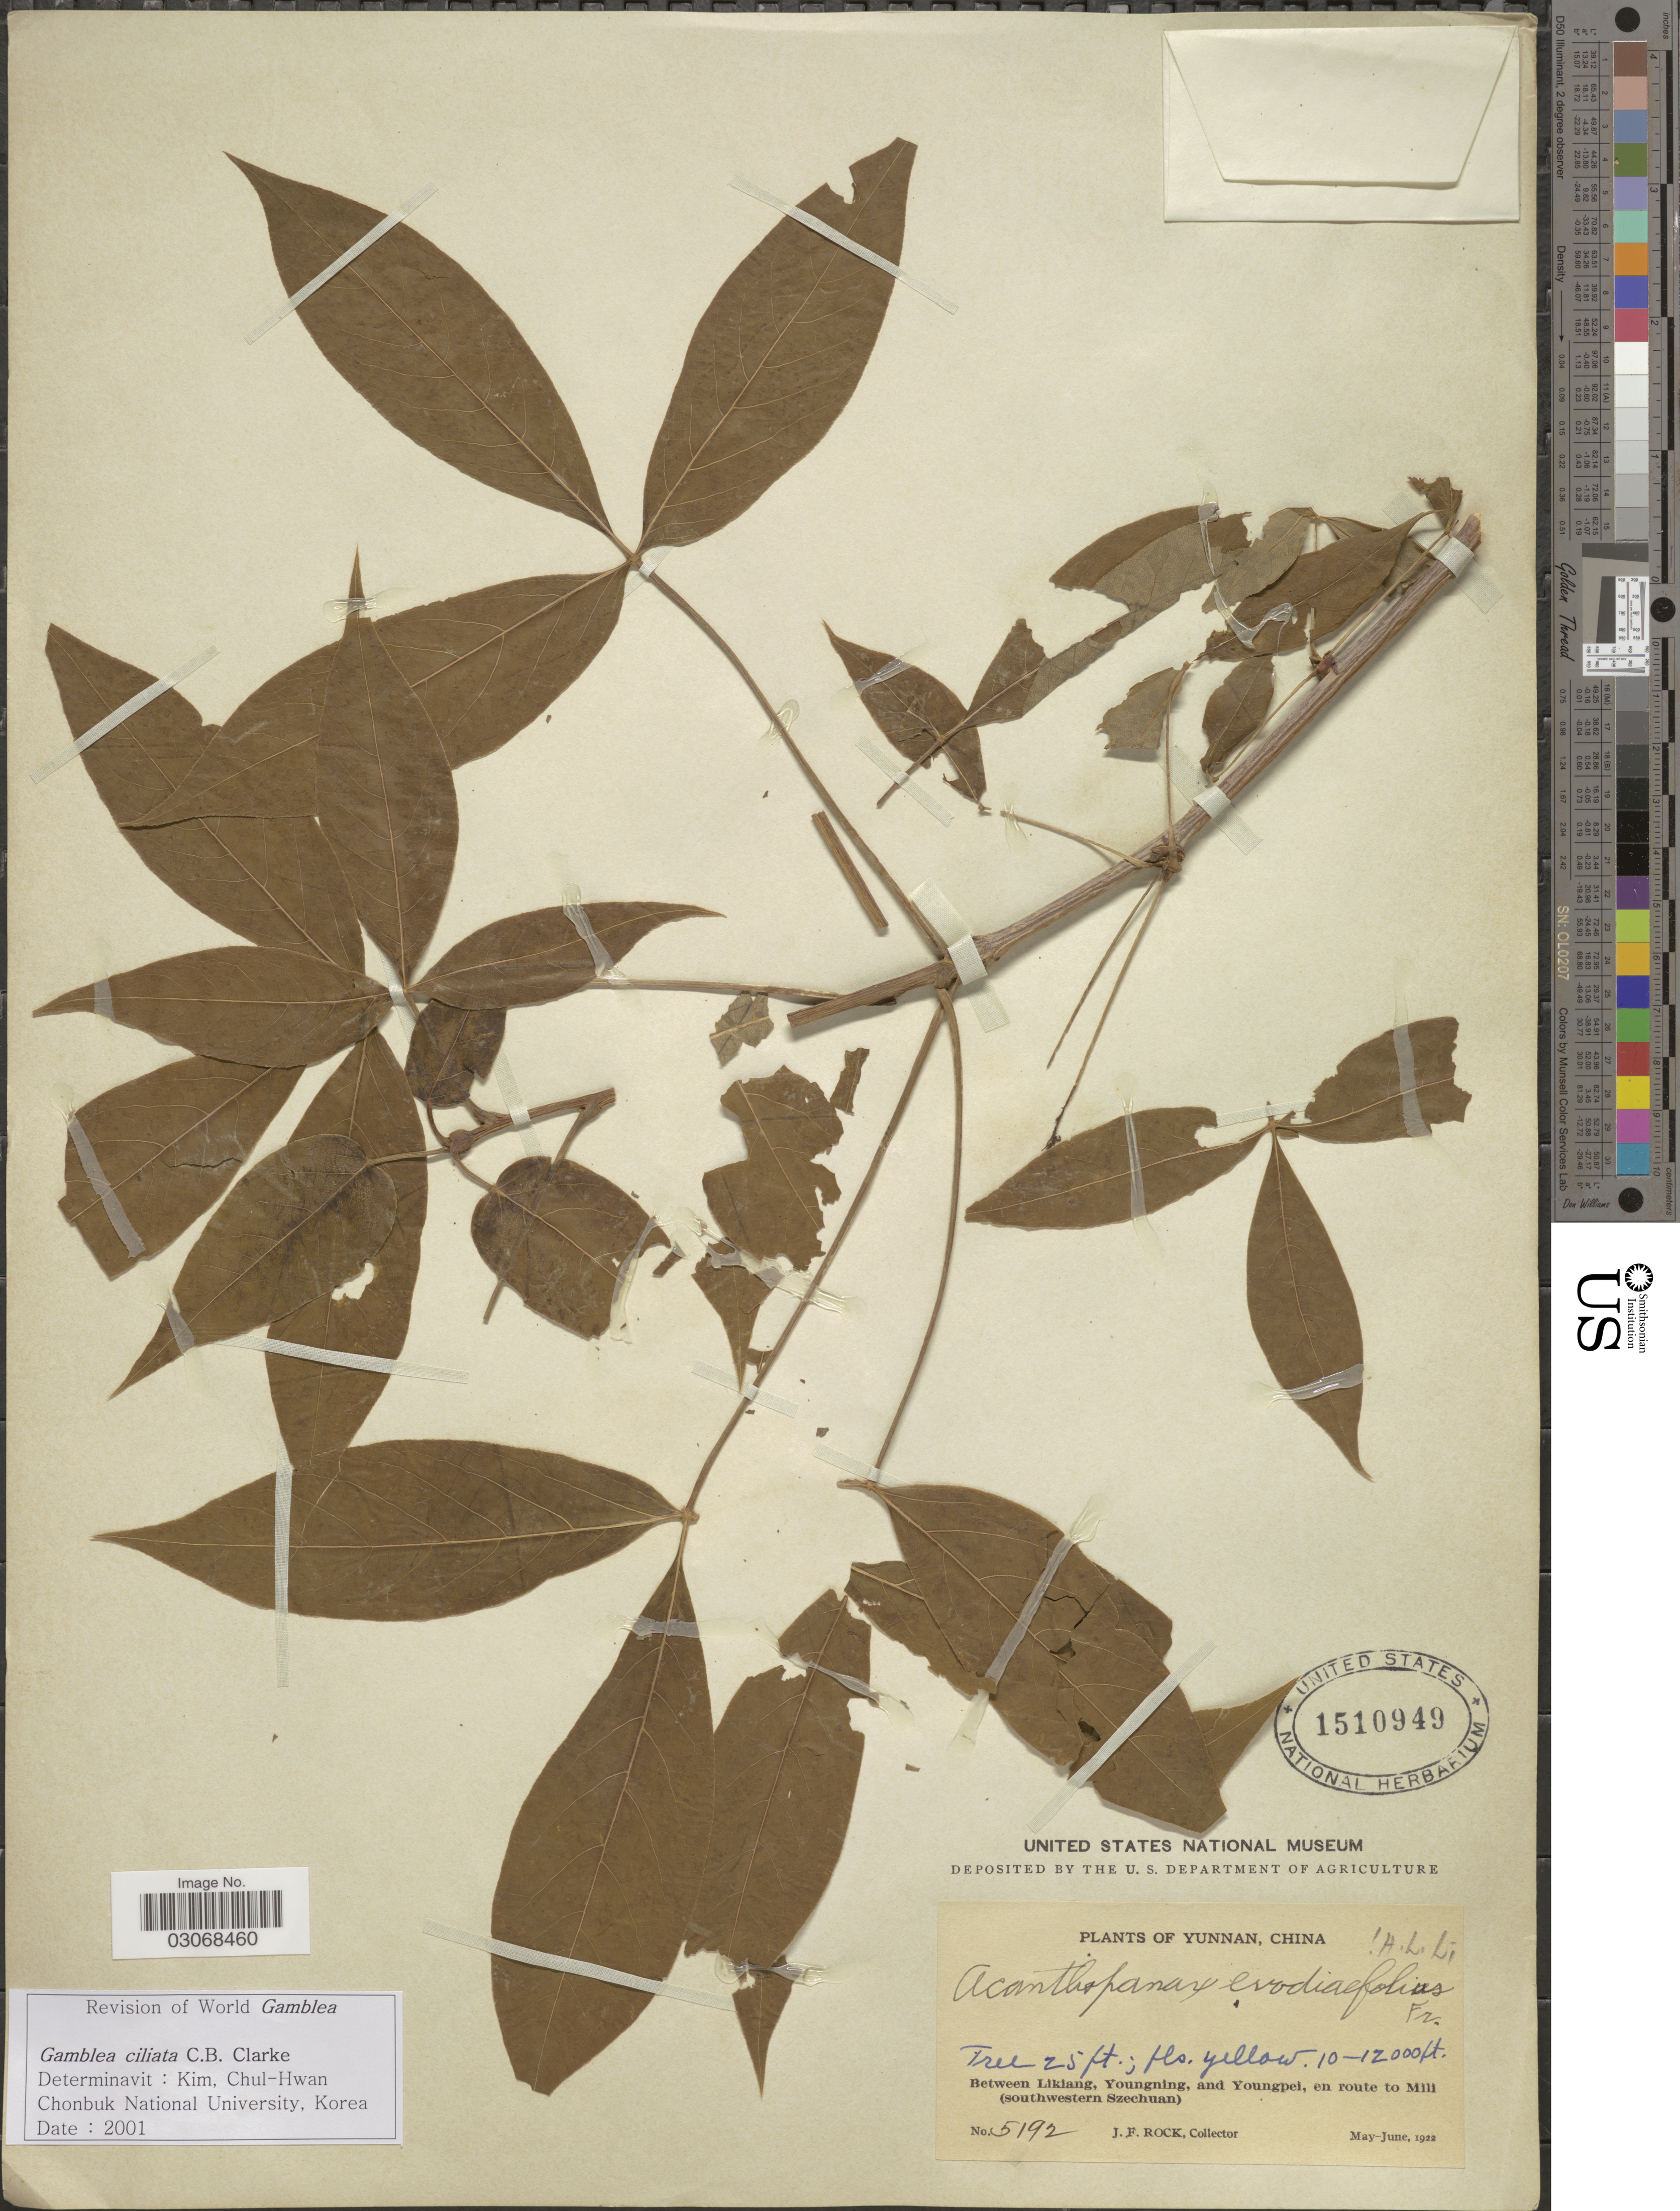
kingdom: Plantae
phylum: Tracheophyta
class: Magnoliopsida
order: Apiales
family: Araliaceae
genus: Gamblea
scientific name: Gamblea ciliata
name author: C.B. Clarke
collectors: J. Rock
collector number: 5192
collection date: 1922-05/1922-06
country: China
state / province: Yunnan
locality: Between Likiang, Youngning, and Youngpei, en route to Mili (southwestern Szechuan).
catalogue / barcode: US 1510949